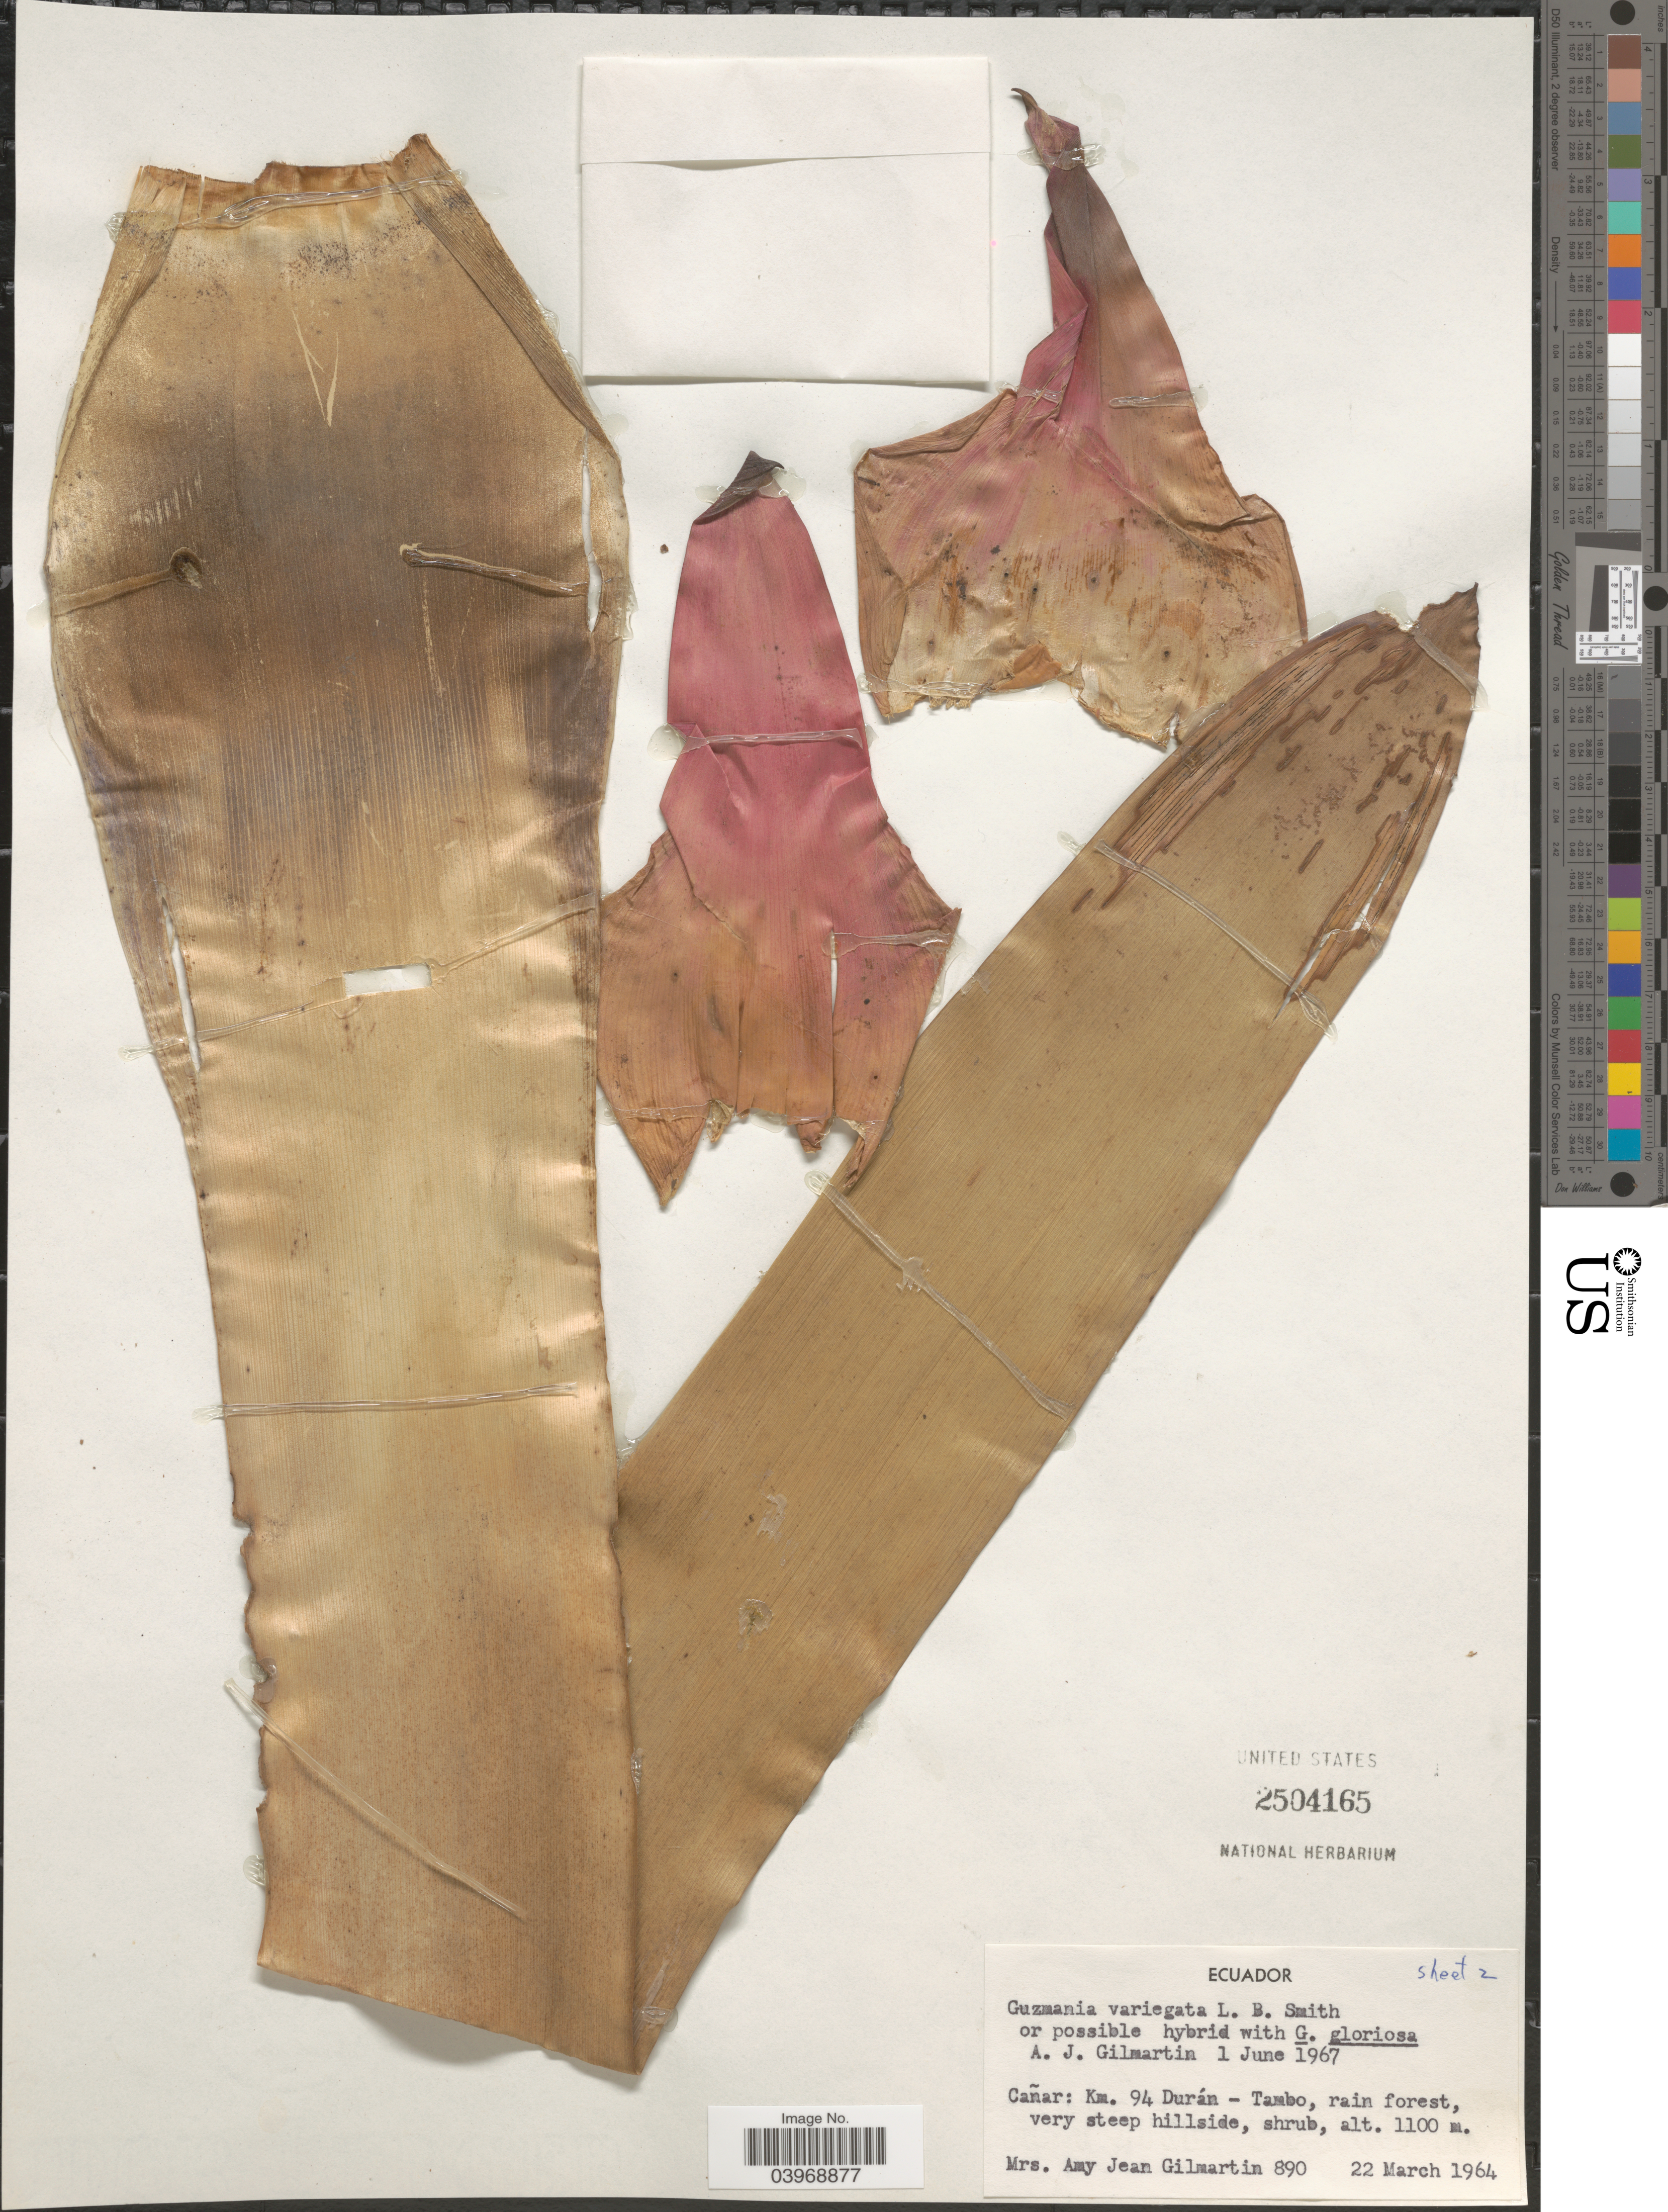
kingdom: Plantae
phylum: Tracheophyta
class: Liliopsida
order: Poales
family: Bromeliaceae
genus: Guzmania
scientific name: Guzmania variegata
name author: L.B. Sm.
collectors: A. J. Gilmartin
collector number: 890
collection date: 1964-03-22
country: Ecuador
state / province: Cañar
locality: Km. 94 Durán - Tambo, rain forest.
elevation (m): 1100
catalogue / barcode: US 2504165